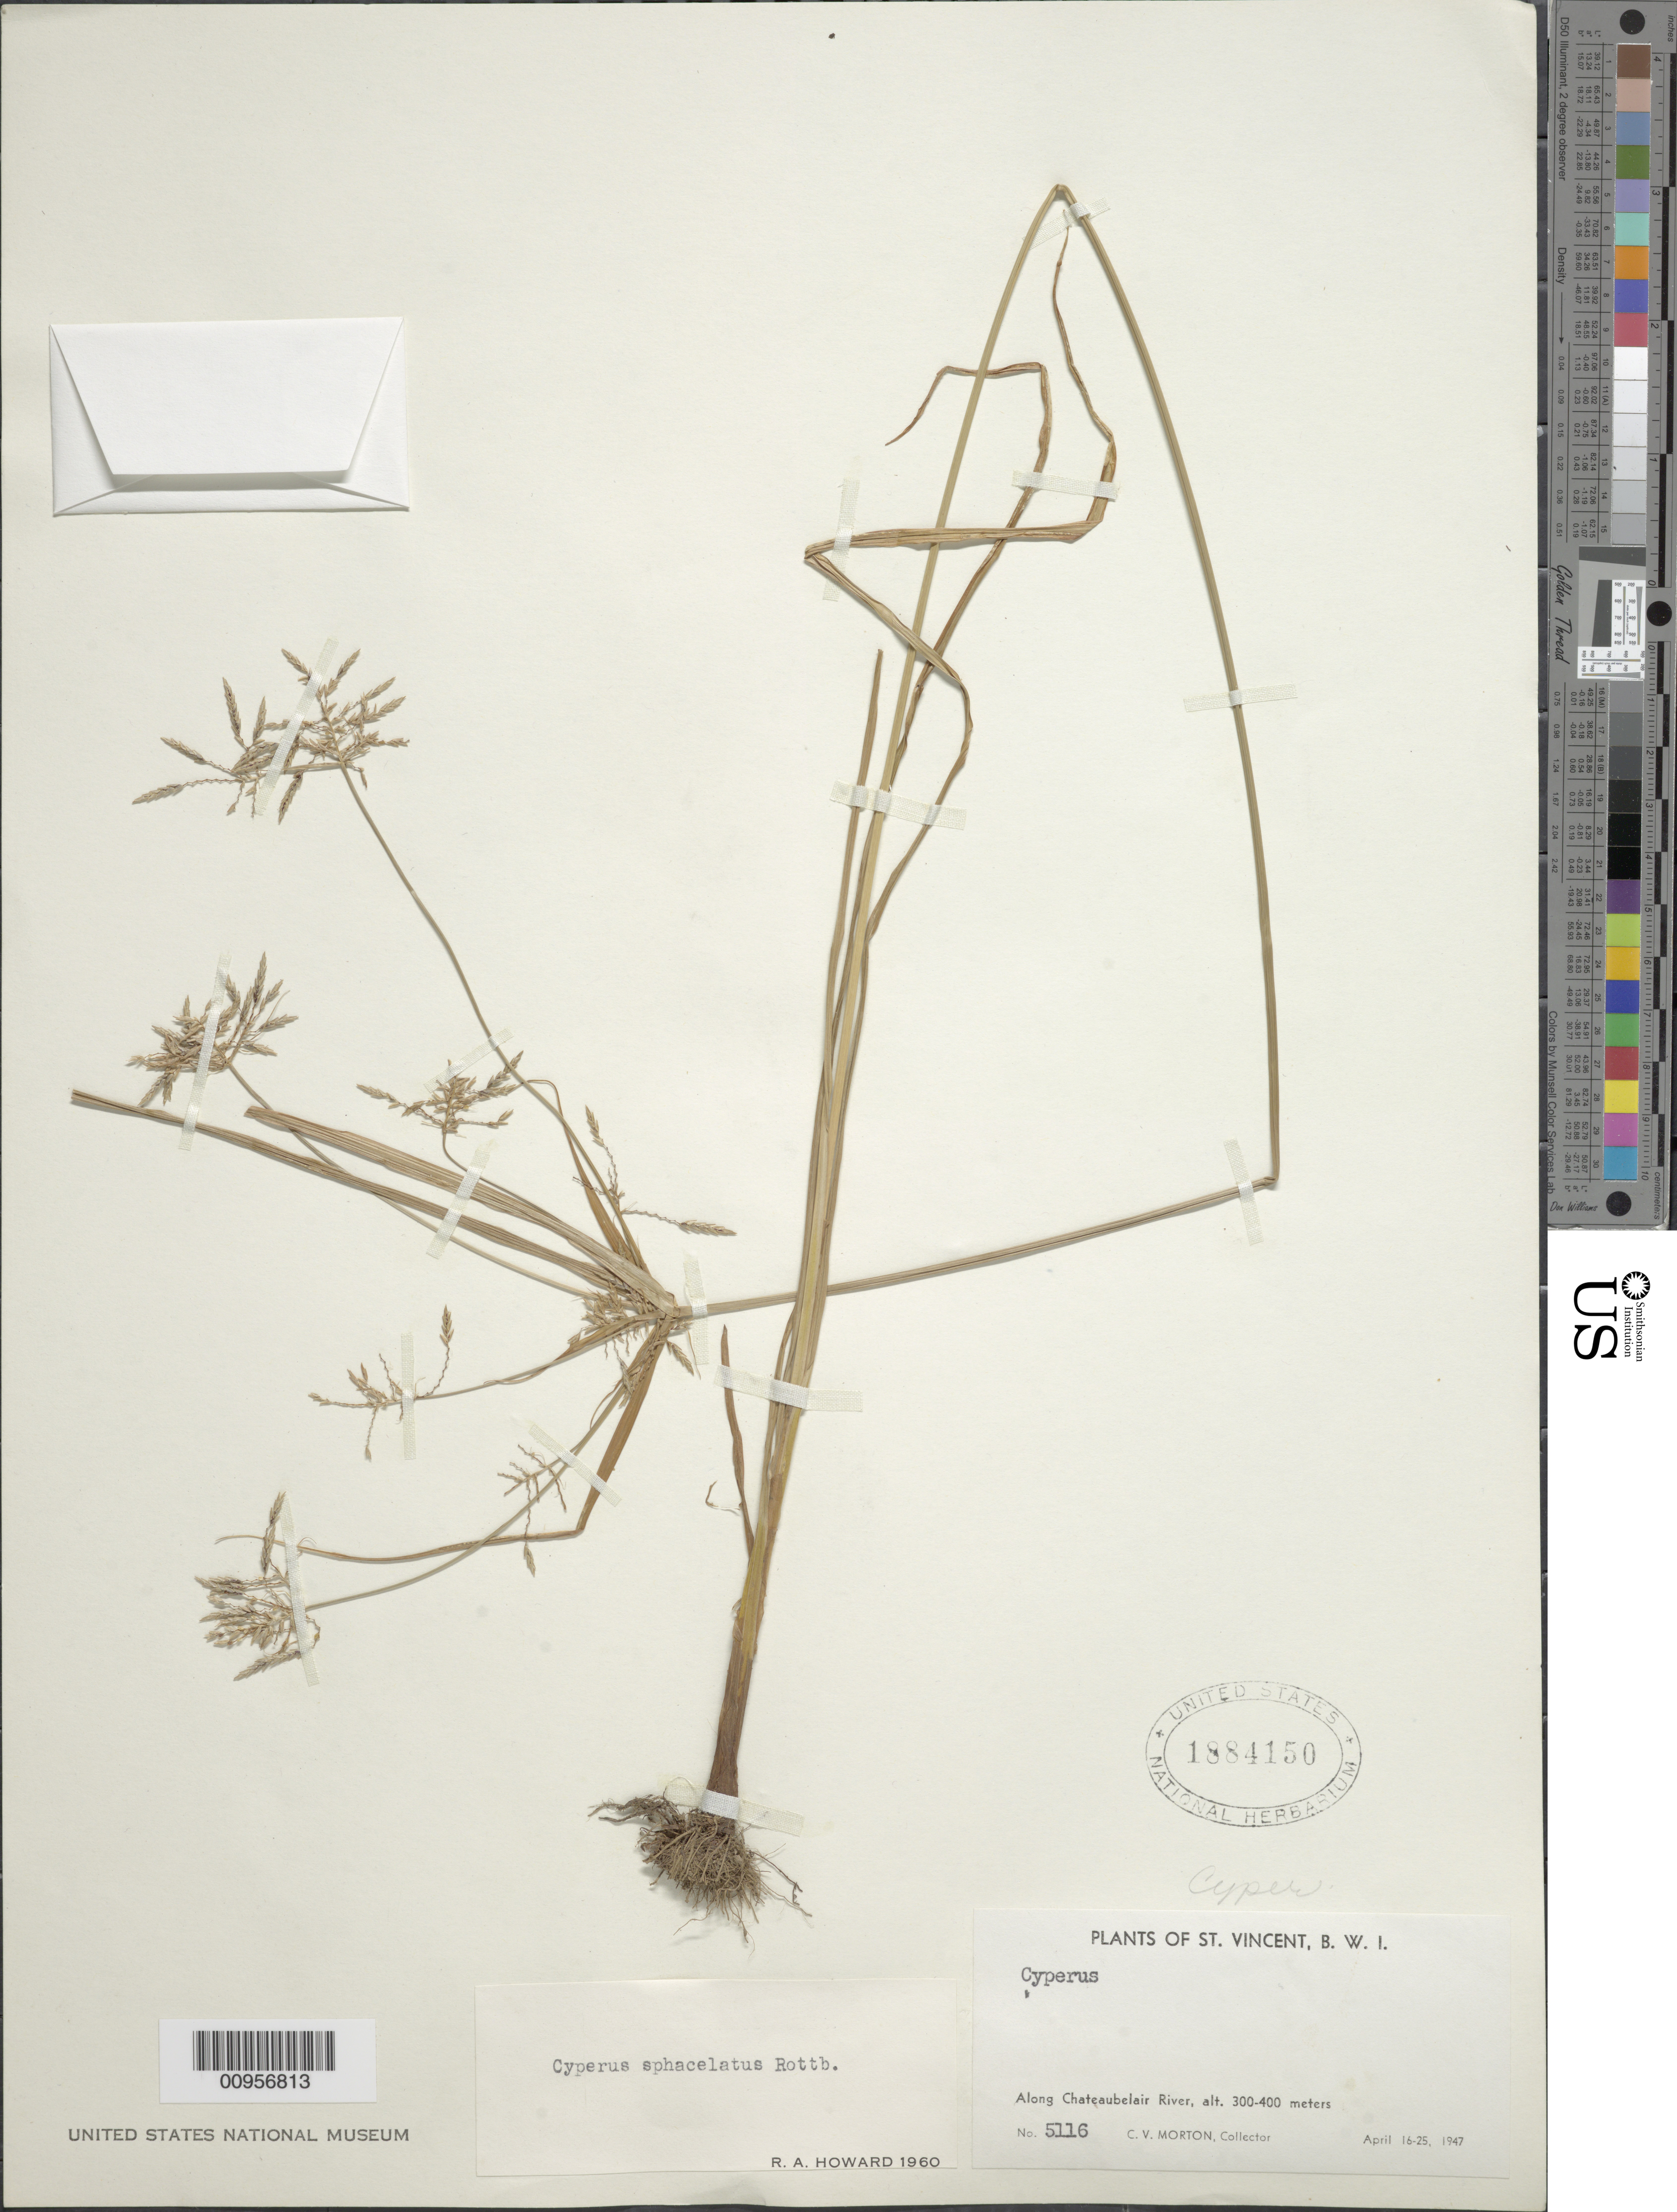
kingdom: Plantae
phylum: Tracheophyta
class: Liliopsida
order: Poales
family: Cyperaceae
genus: Cyperus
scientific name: Cyperus sphacelatus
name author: Rottb.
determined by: Howard, R. A.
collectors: C. V. Morton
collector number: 5116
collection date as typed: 16 Apr 1947 to 25 Apr 1947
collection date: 1947-04-16/1947-04-25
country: St. Vincent - Grenadines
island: St. Vincent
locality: Along Chateaubelair River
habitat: Along river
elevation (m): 300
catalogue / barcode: US 1884150